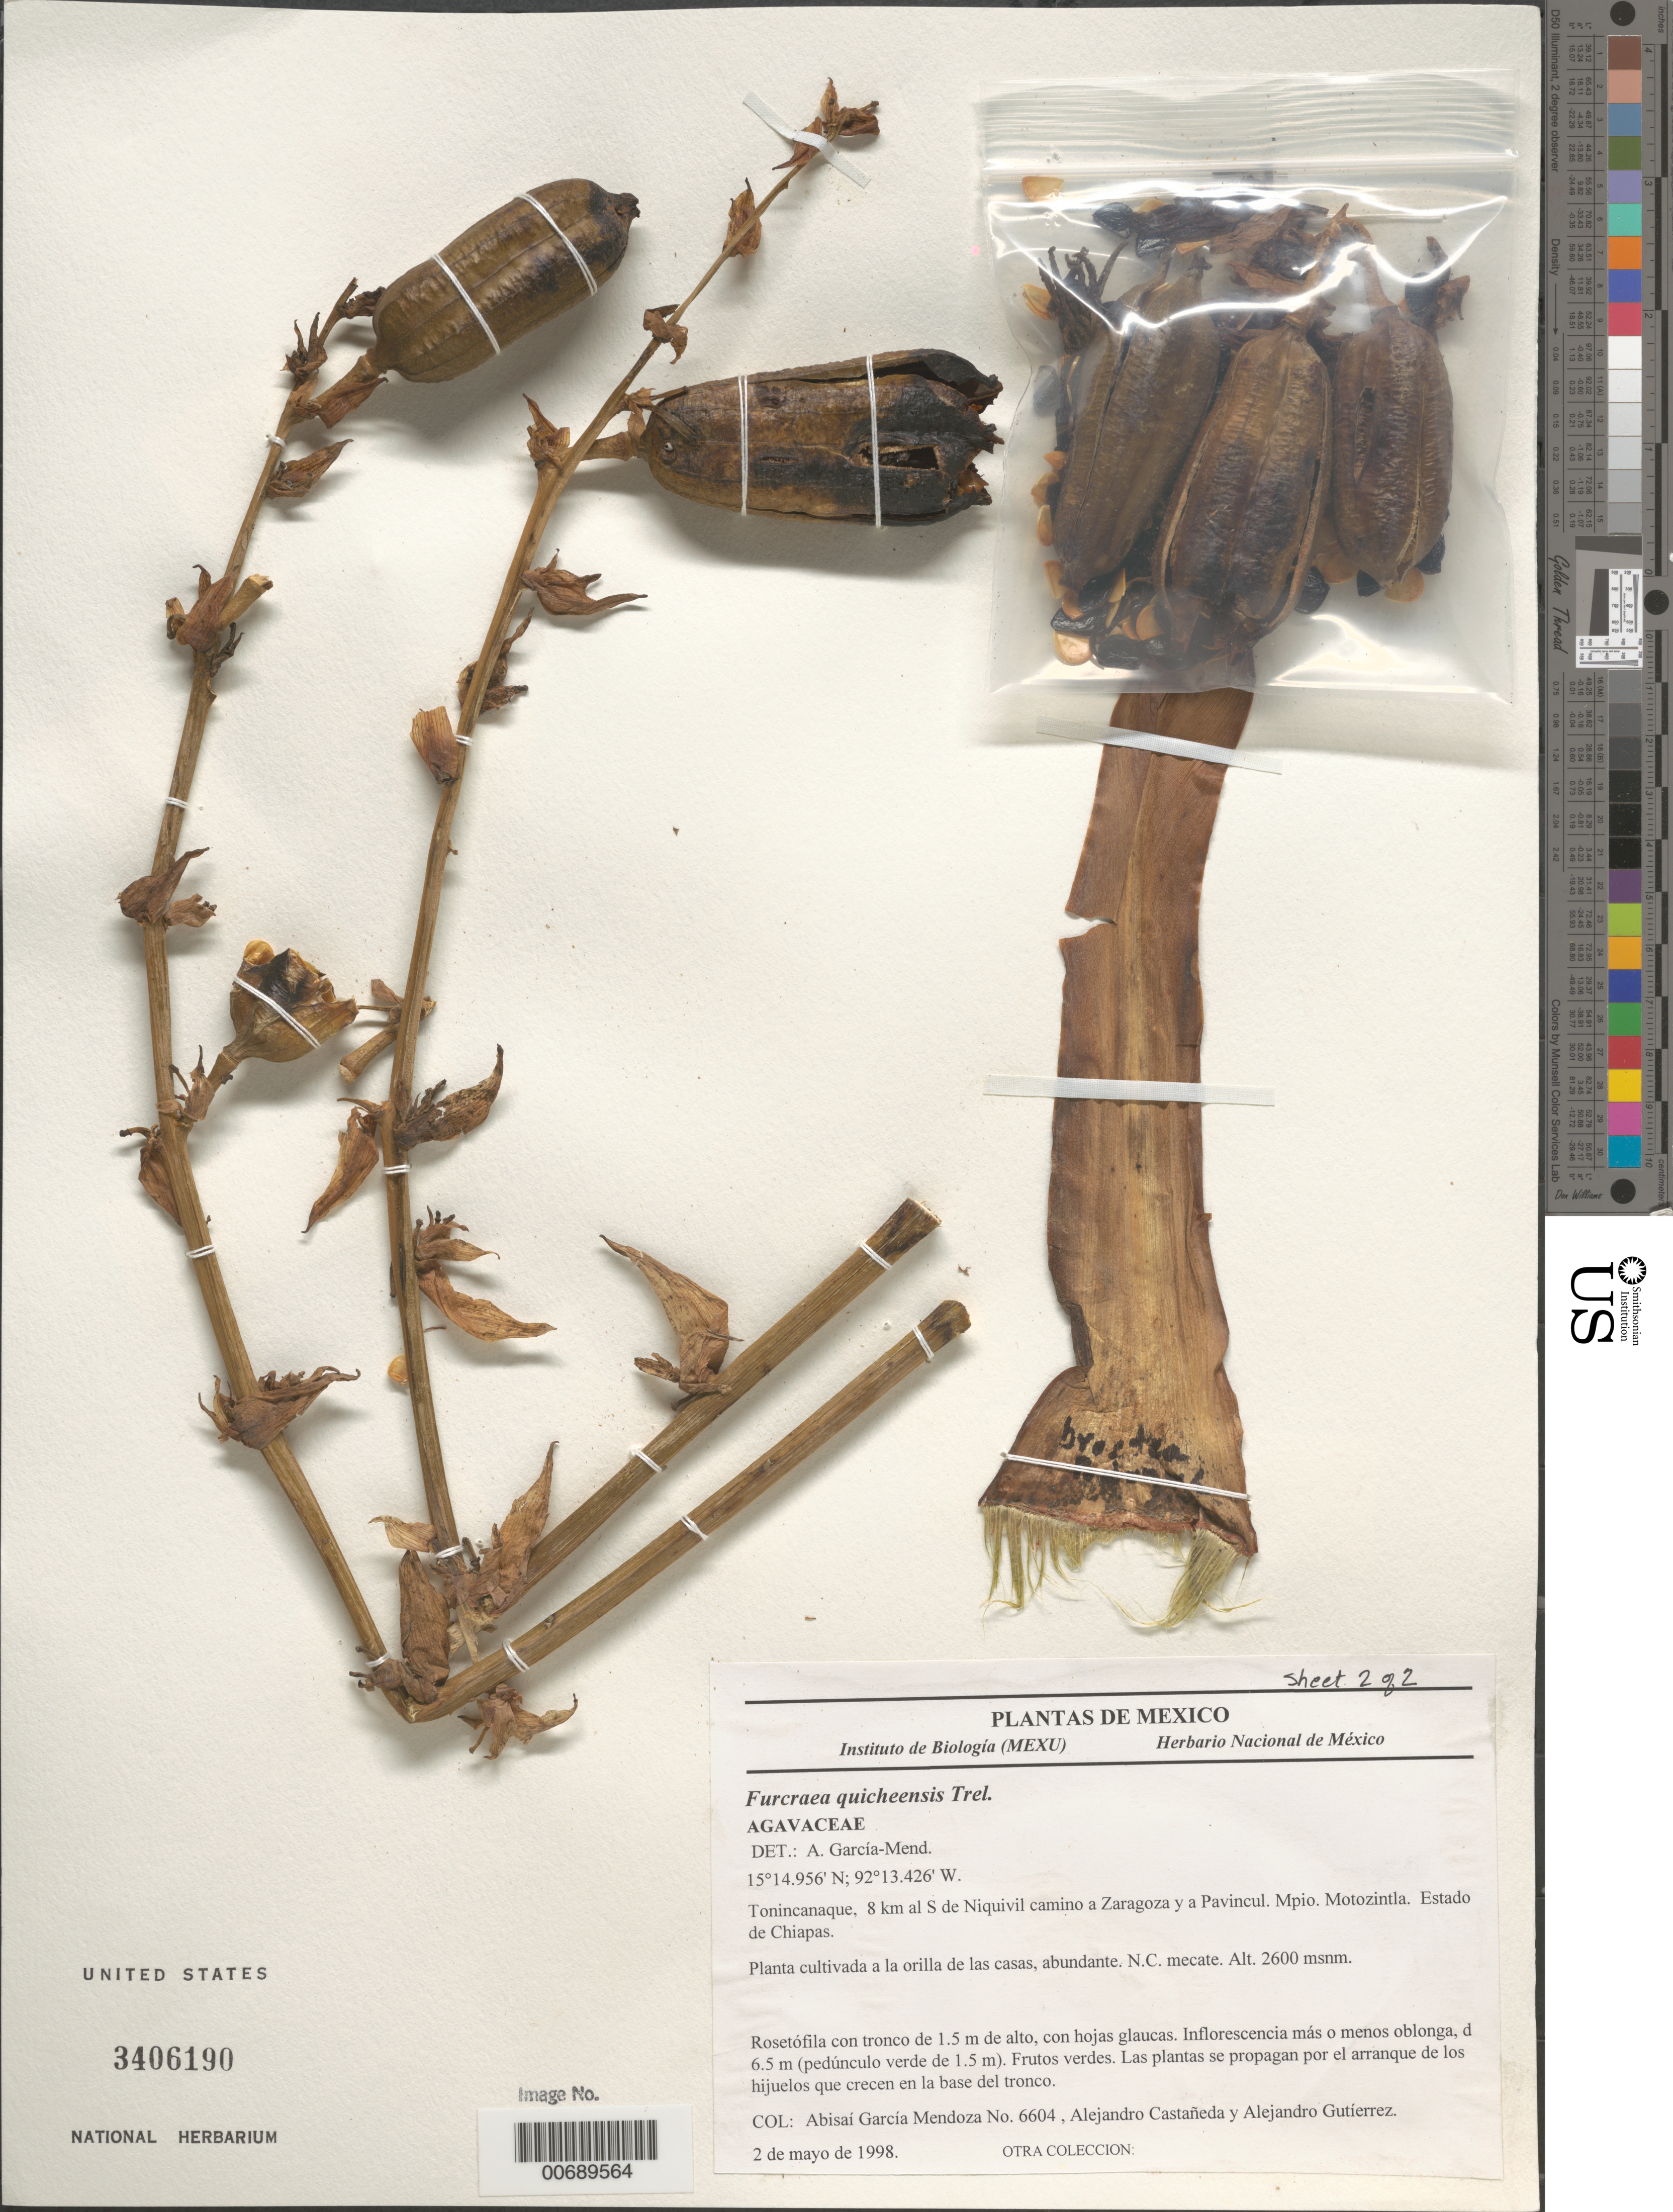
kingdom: Plantae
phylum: Tracheophyta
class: Liliopsida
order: Asparagales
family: Asparagaceae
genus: Furcraea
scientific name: Furcraea quicheensis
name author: Trel.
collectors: A. García-Mendoza, A. Castañeda & A. Gutierrea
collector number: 6604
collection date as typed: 02 May 1998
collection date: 1998-05-02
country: Mexico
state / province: Chiapas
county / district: Motozintla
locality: S of Niquivil camino a Zaragoza and a Pavincul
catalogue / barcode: US 3406190